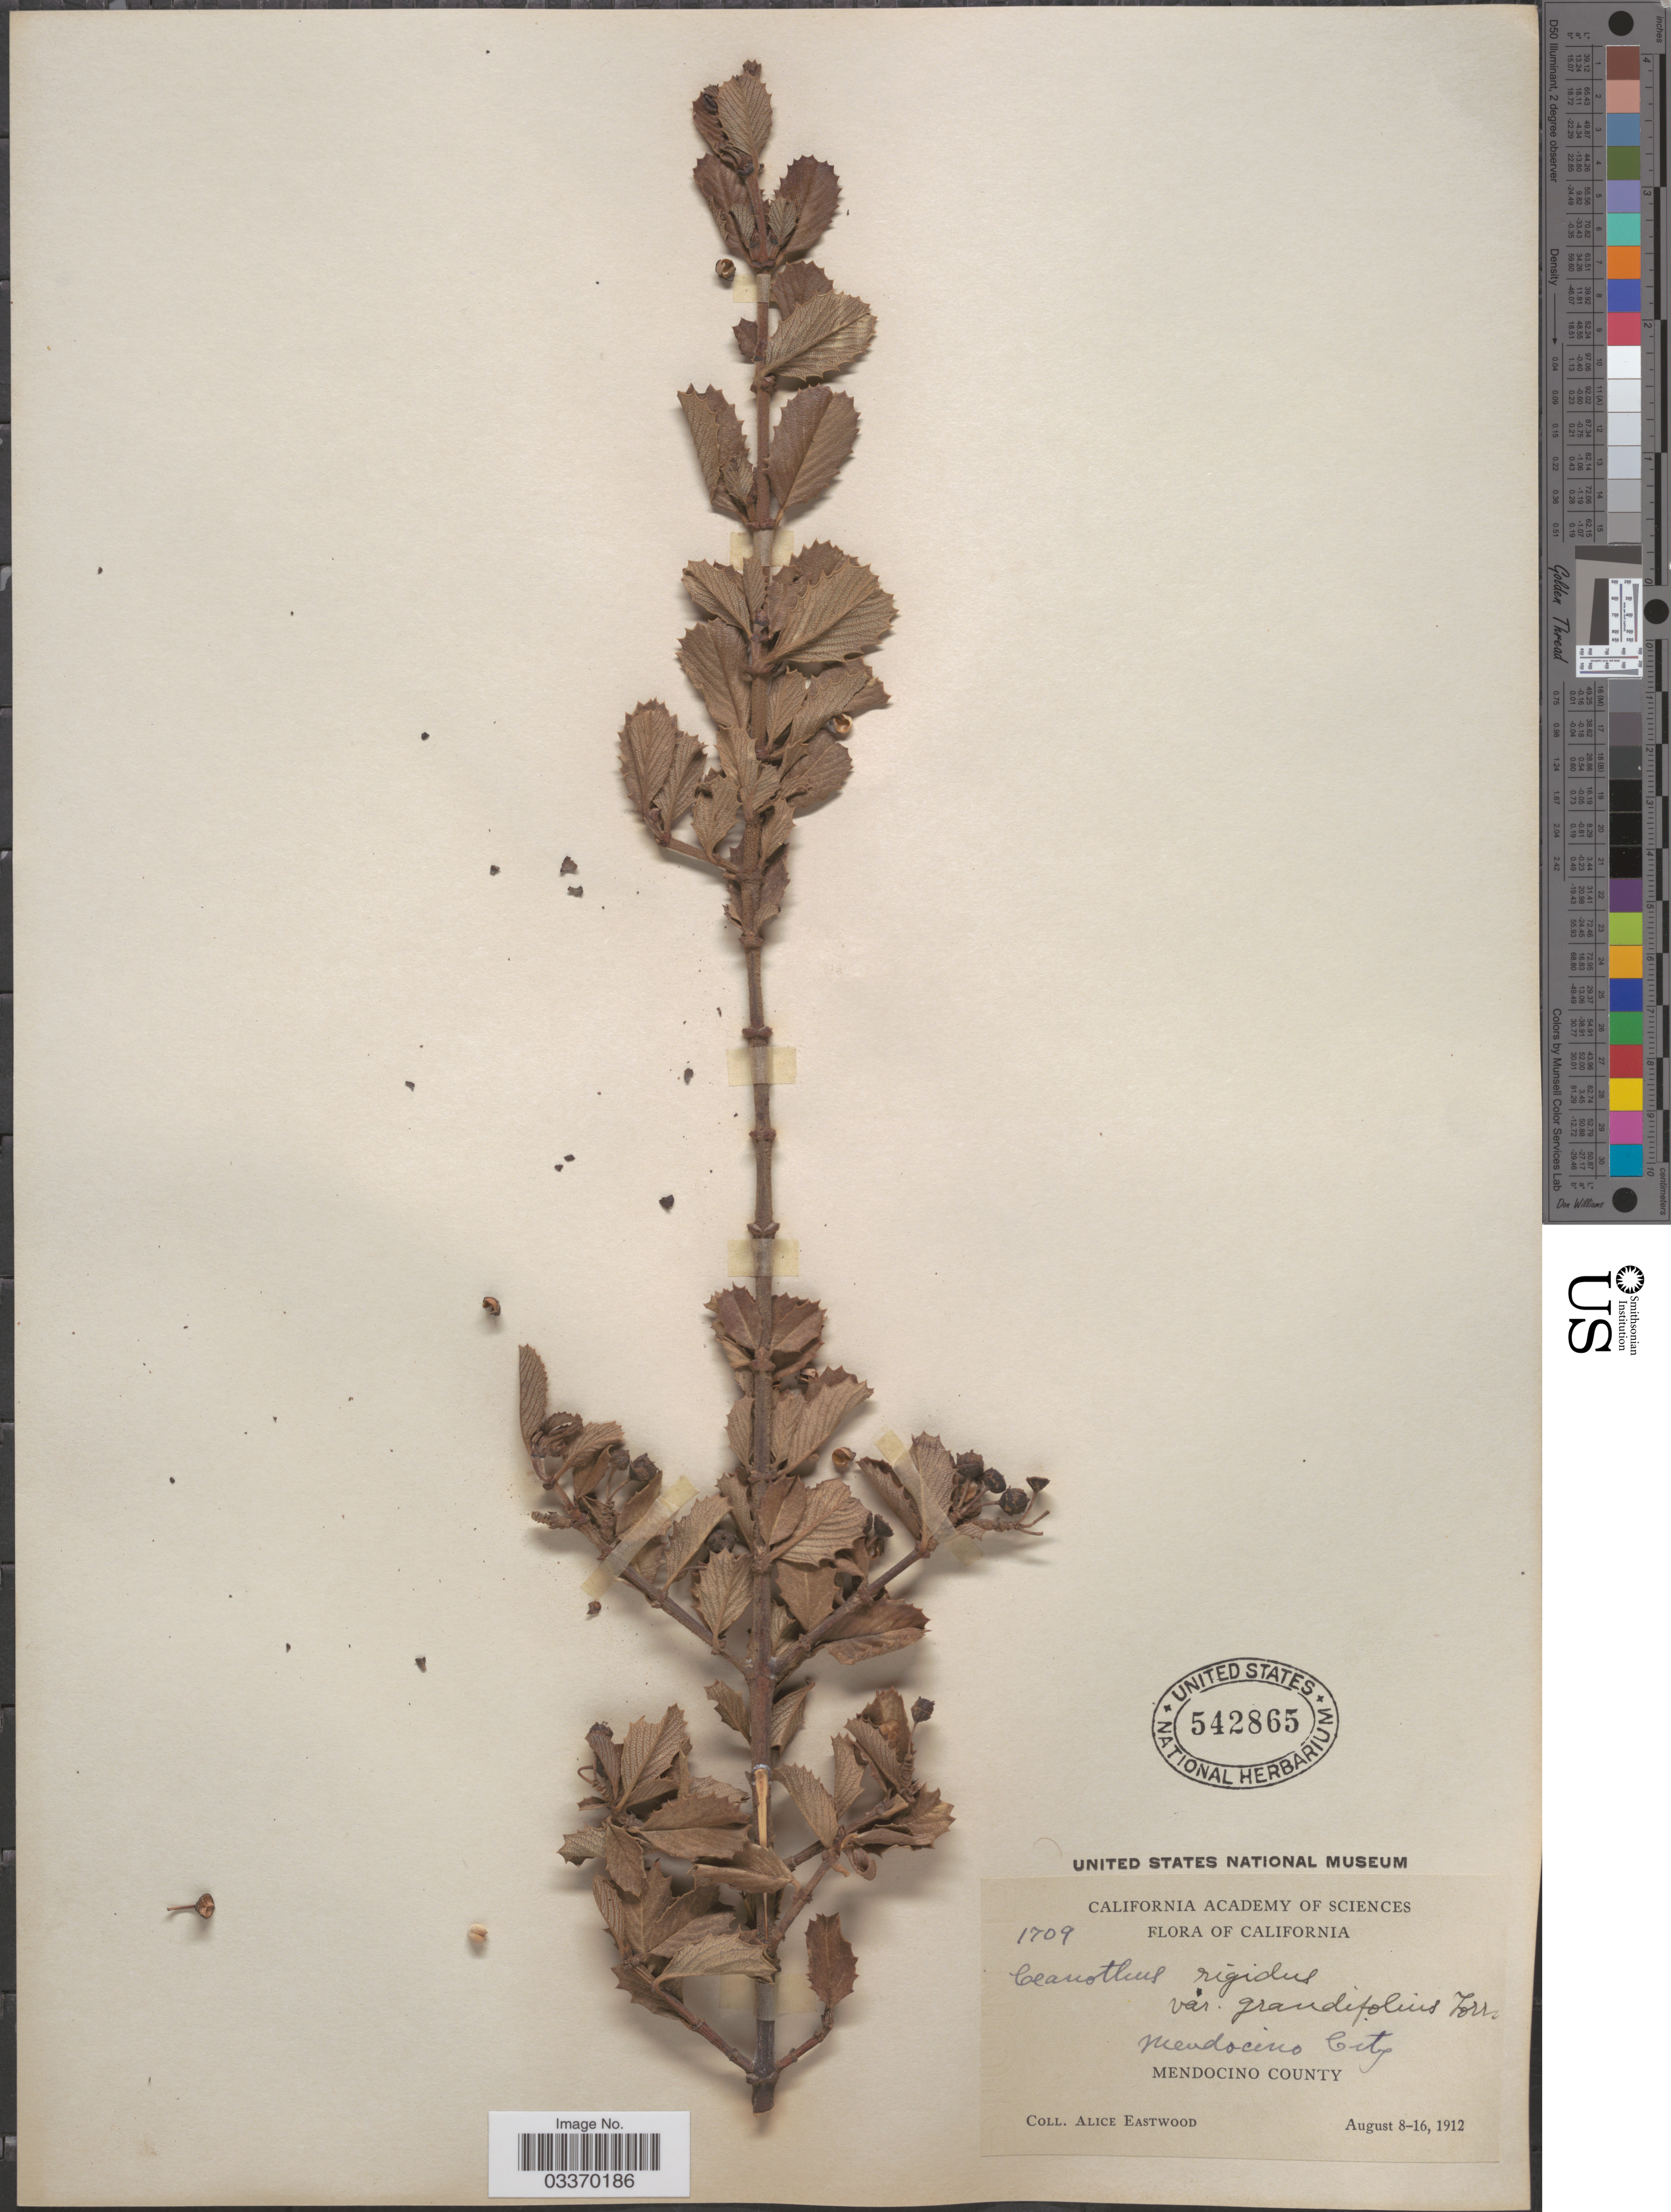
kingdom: Plantae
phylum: Tracheophyta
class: Magnoliopsida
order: Rosales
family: Rhamnaceae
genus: Ceanothus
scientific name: Ceanothus rigidus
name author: Nutt.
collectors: A. Eastwood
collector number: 1709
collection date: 1912-08-08/1912-08-16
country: United States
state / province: California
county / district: Mendocino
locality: Mendocino City, Mendocino County.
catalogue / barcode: US 542865